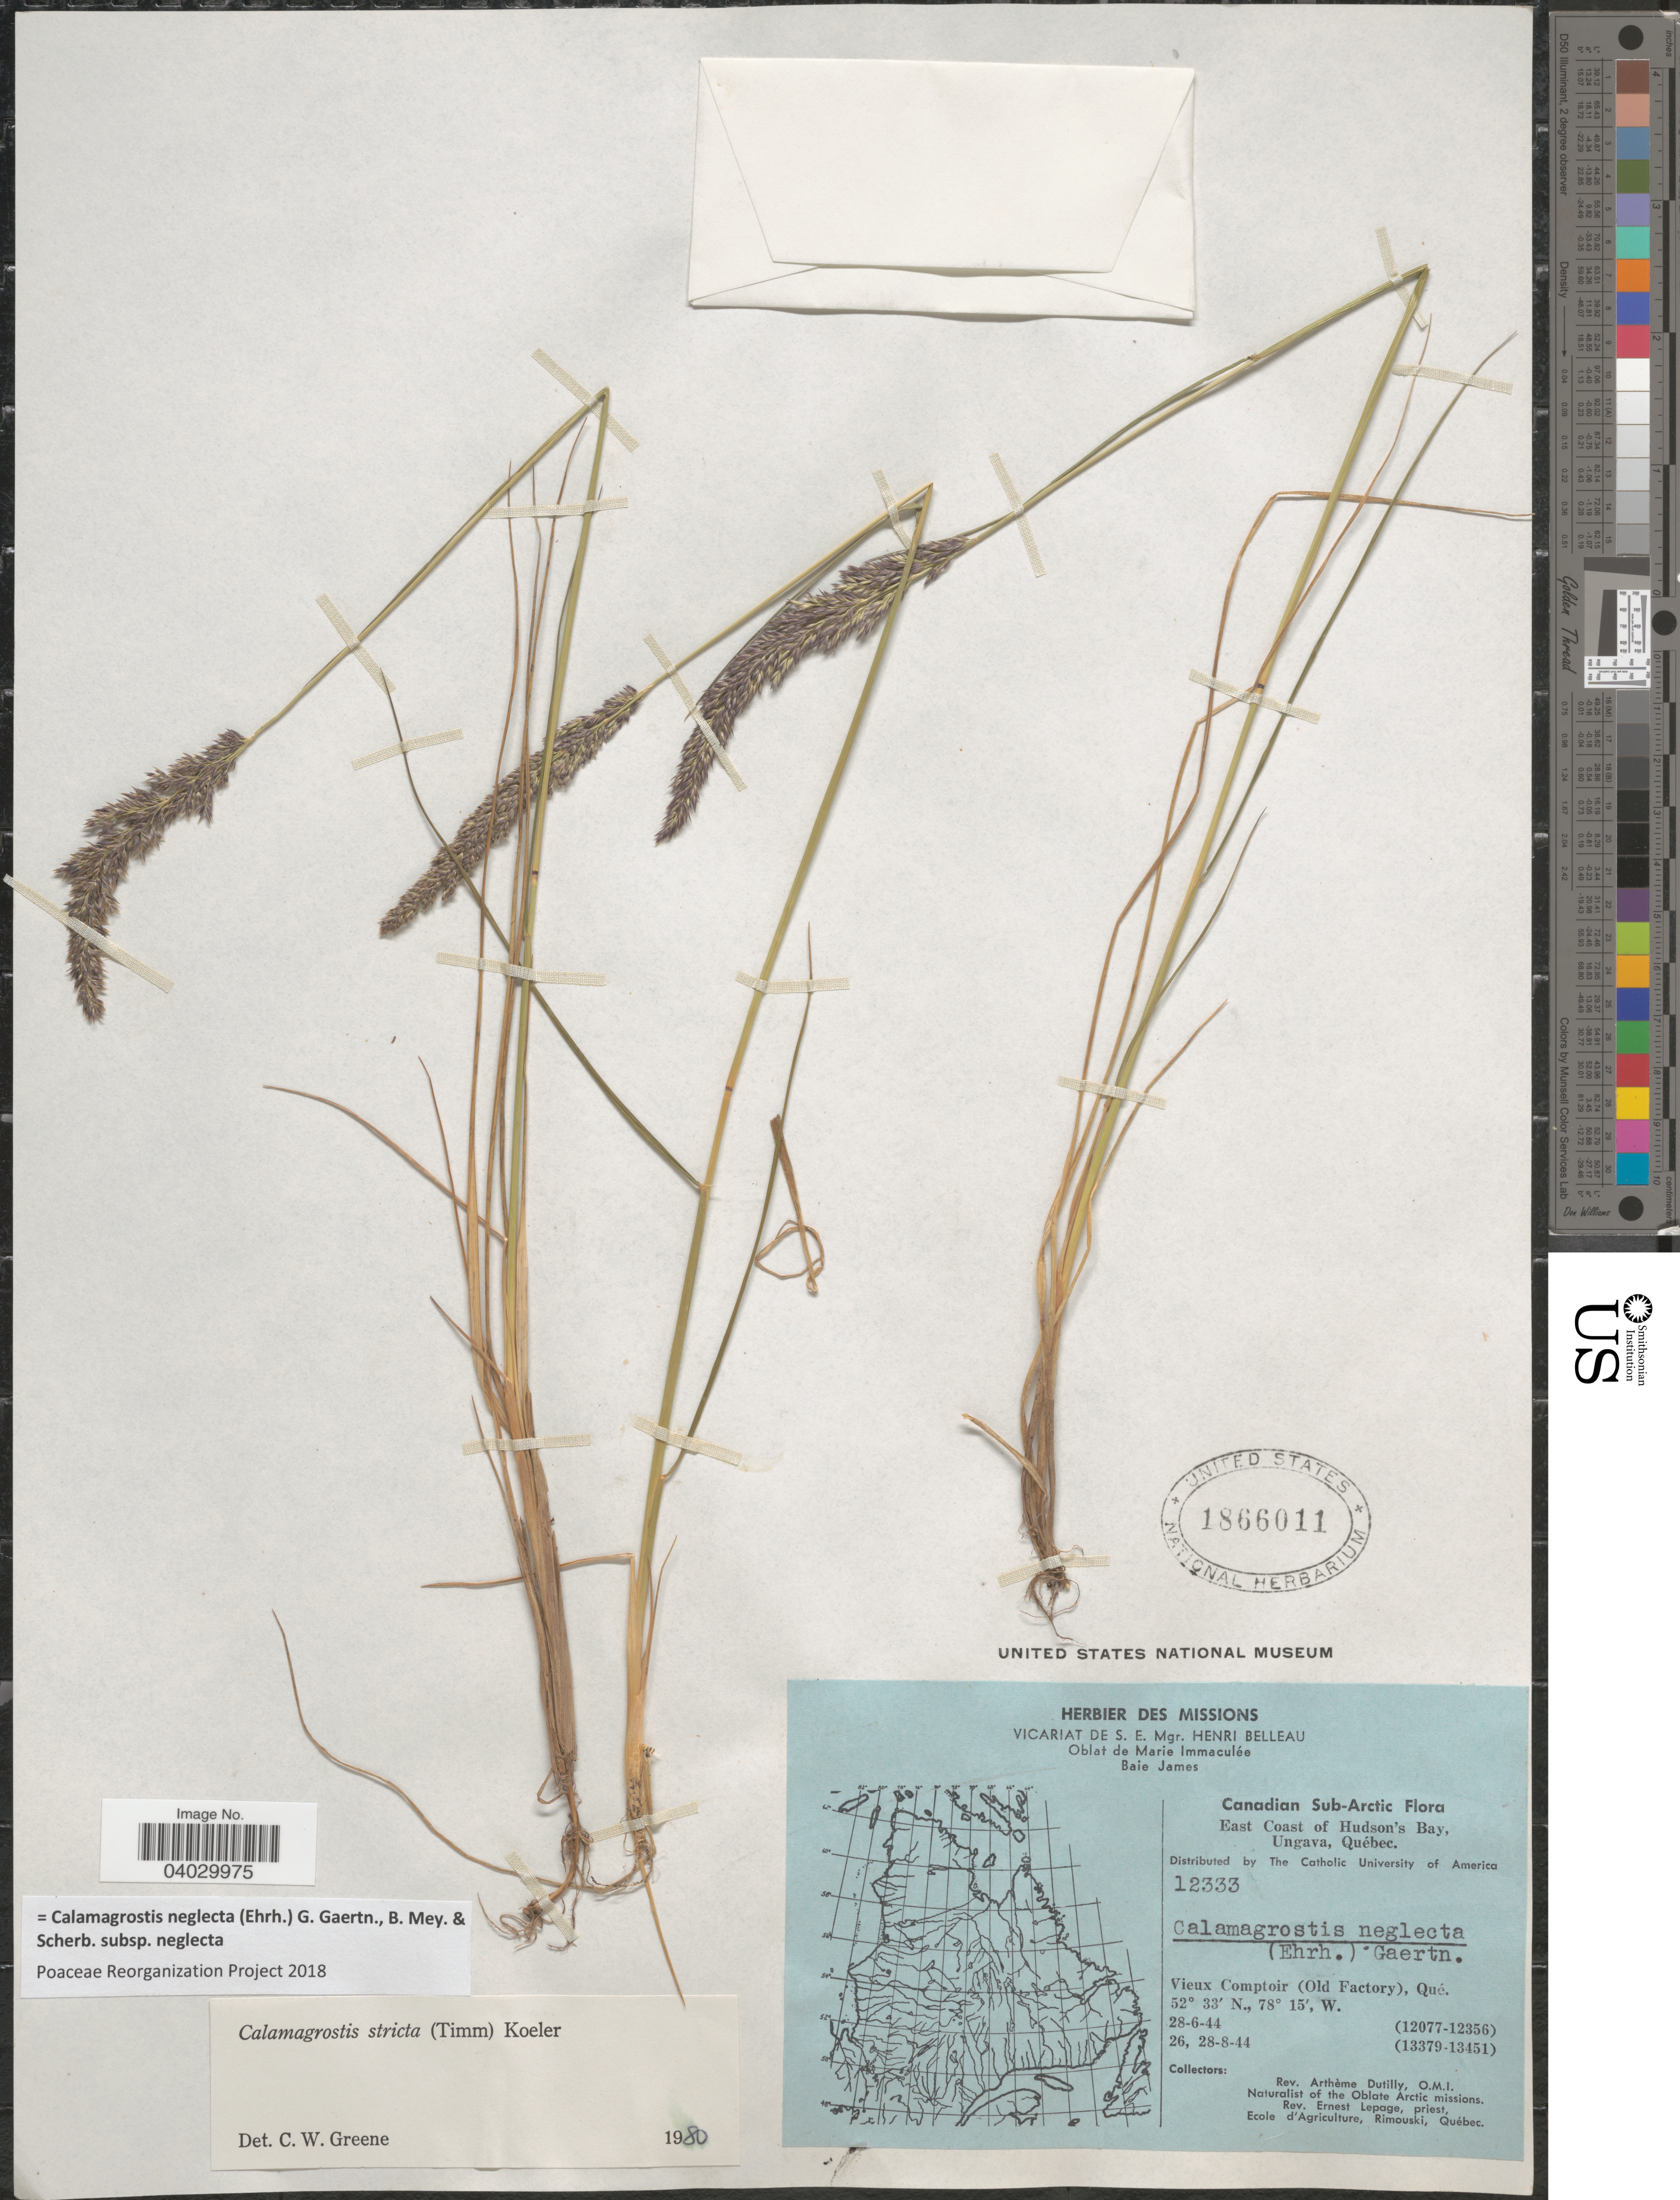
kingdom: Plantae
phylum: Tracheophyta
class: Liliopsida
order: Poales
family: Poaceae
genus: Calamagrostis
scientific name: Calamagrostis neglecta subsp. neglecta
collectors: A. Dutilly & E. Lepage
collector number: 12333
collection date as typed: Transcribed d/m/y: 28/6/44 to 28/8/44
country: Canada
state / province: Quebec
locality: Canadian Sub-Arctic. East Coast of Hudson's Bay, Ungava. Vieux Comptoir (Old Factory).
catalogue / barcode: US 1866011